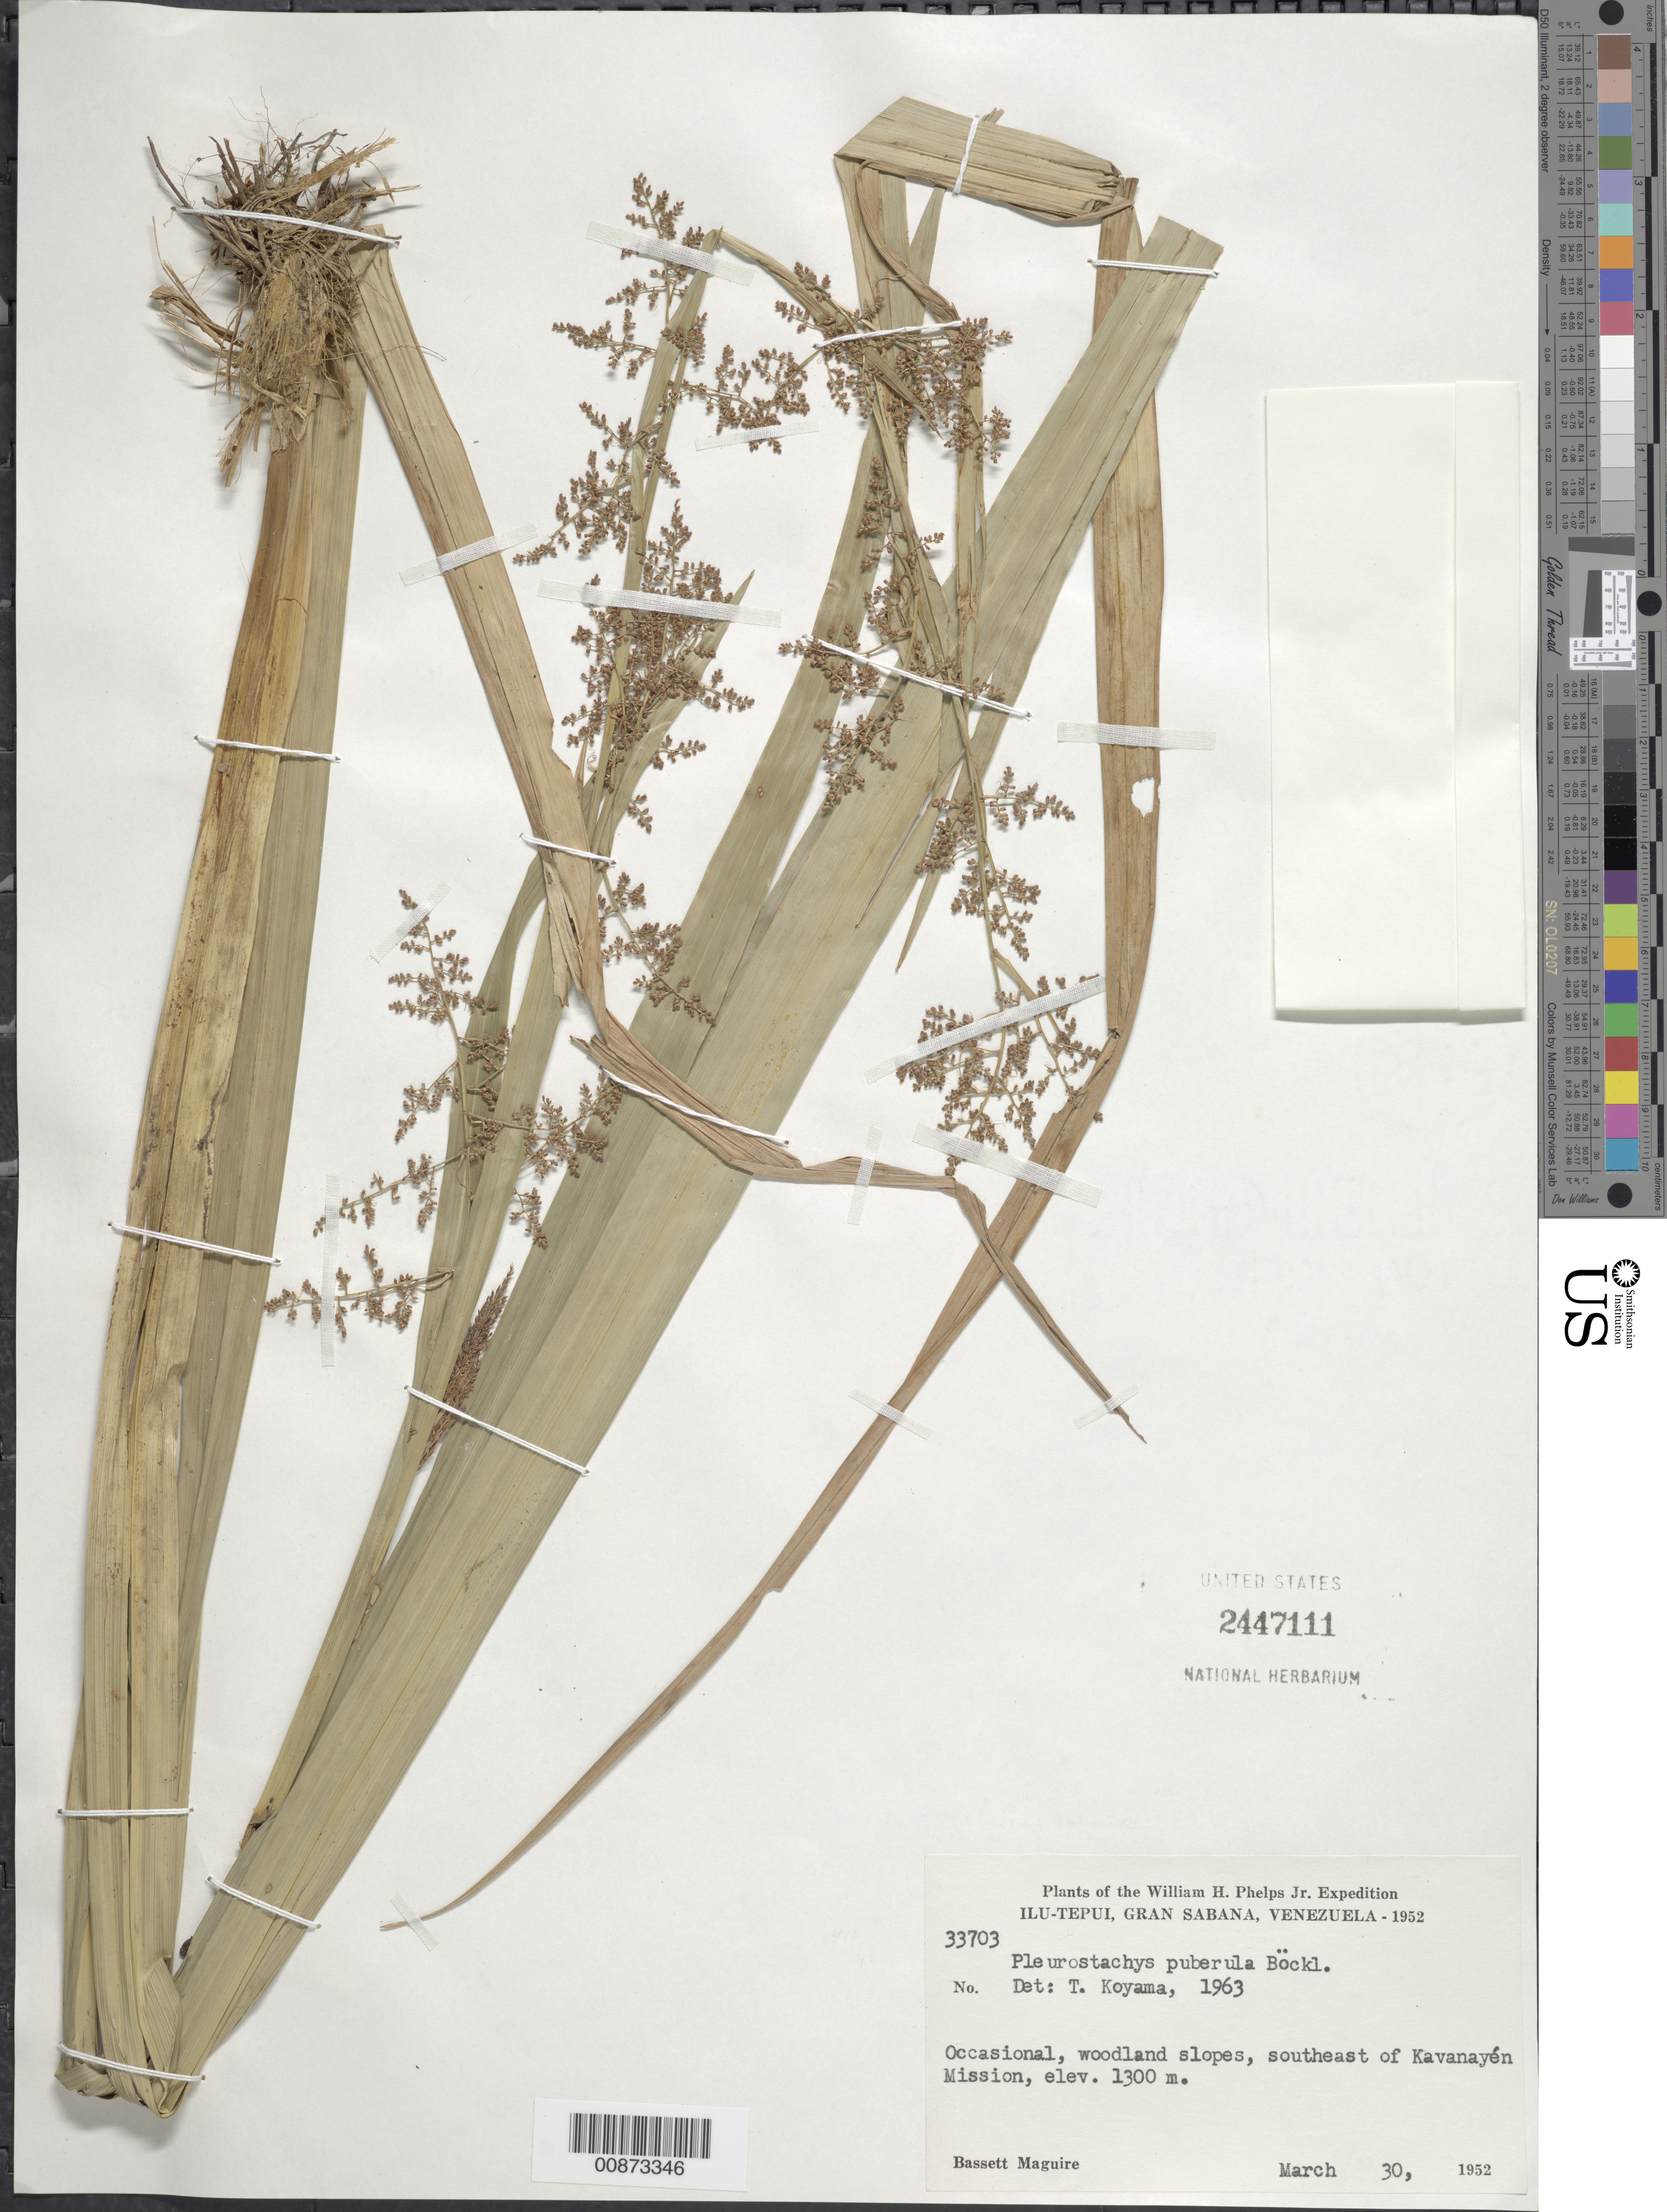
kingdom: Plantae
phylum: Tracheophyta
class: Liliopsida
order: Poales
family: Cyperaceae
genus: Rhynchospora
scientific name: Rhynchospora orbigniana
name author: (Brongn.) L.B. Sm.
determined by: Strong, M. T., (US), Smithsonian Institution - National Museum of Natural History (UNITED STATES)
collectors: B. Maguire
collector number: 33703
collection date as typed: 30-Mar-52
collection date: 1952-03-30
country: Venezuela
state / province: Bolívar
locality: Gran Sabana, Ilu-tepuí, Kavanayén Mission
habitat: Woodland slopes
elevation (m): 1300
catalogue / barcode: US 2447111